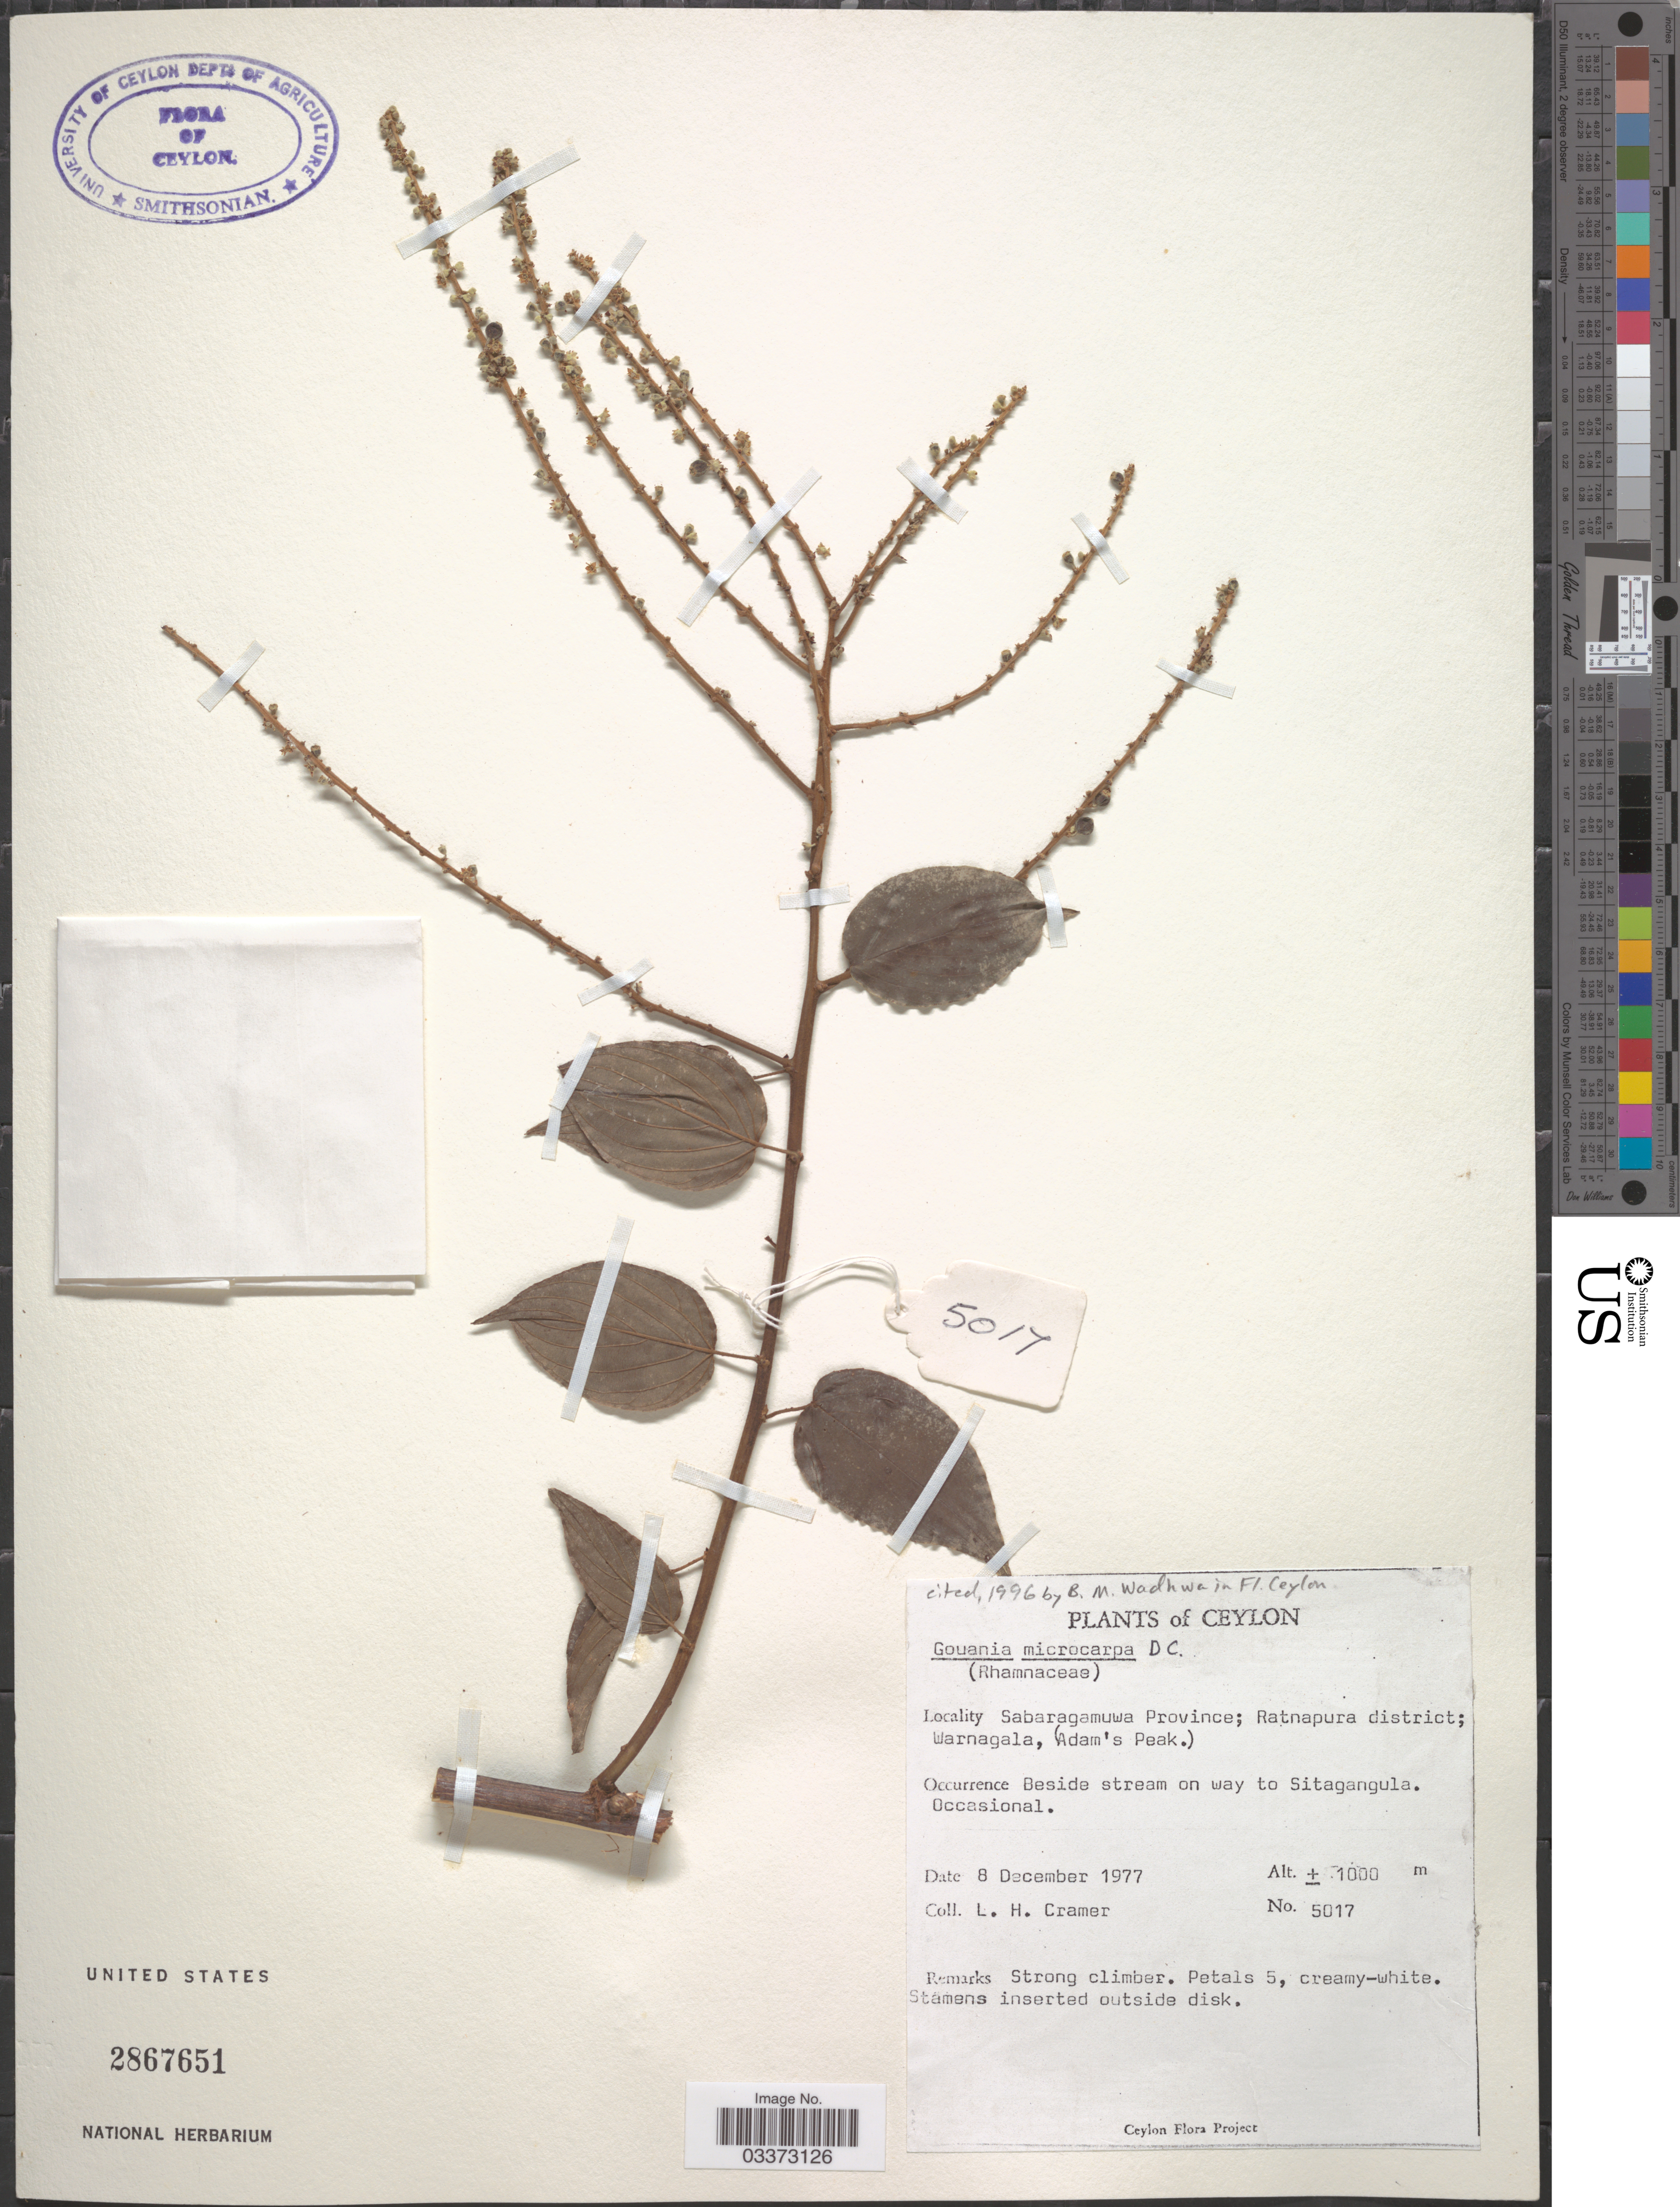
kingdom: Plantae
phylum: Tracheophyta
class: Magnoliopsida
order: Rosales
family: Rhamnaceae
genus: Gouania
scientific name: Gouania microcarpa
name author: DC.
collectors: L. H. Cramer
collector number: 5017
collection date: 1977-12-08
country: Sri Lanka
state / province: Sabaragamuwa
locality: Ceylon. Ratnapura district; Warnagala, (Adam's Peak.). Beside stream on way to Sitagangula.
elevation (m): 1000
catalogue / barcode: US 2867651